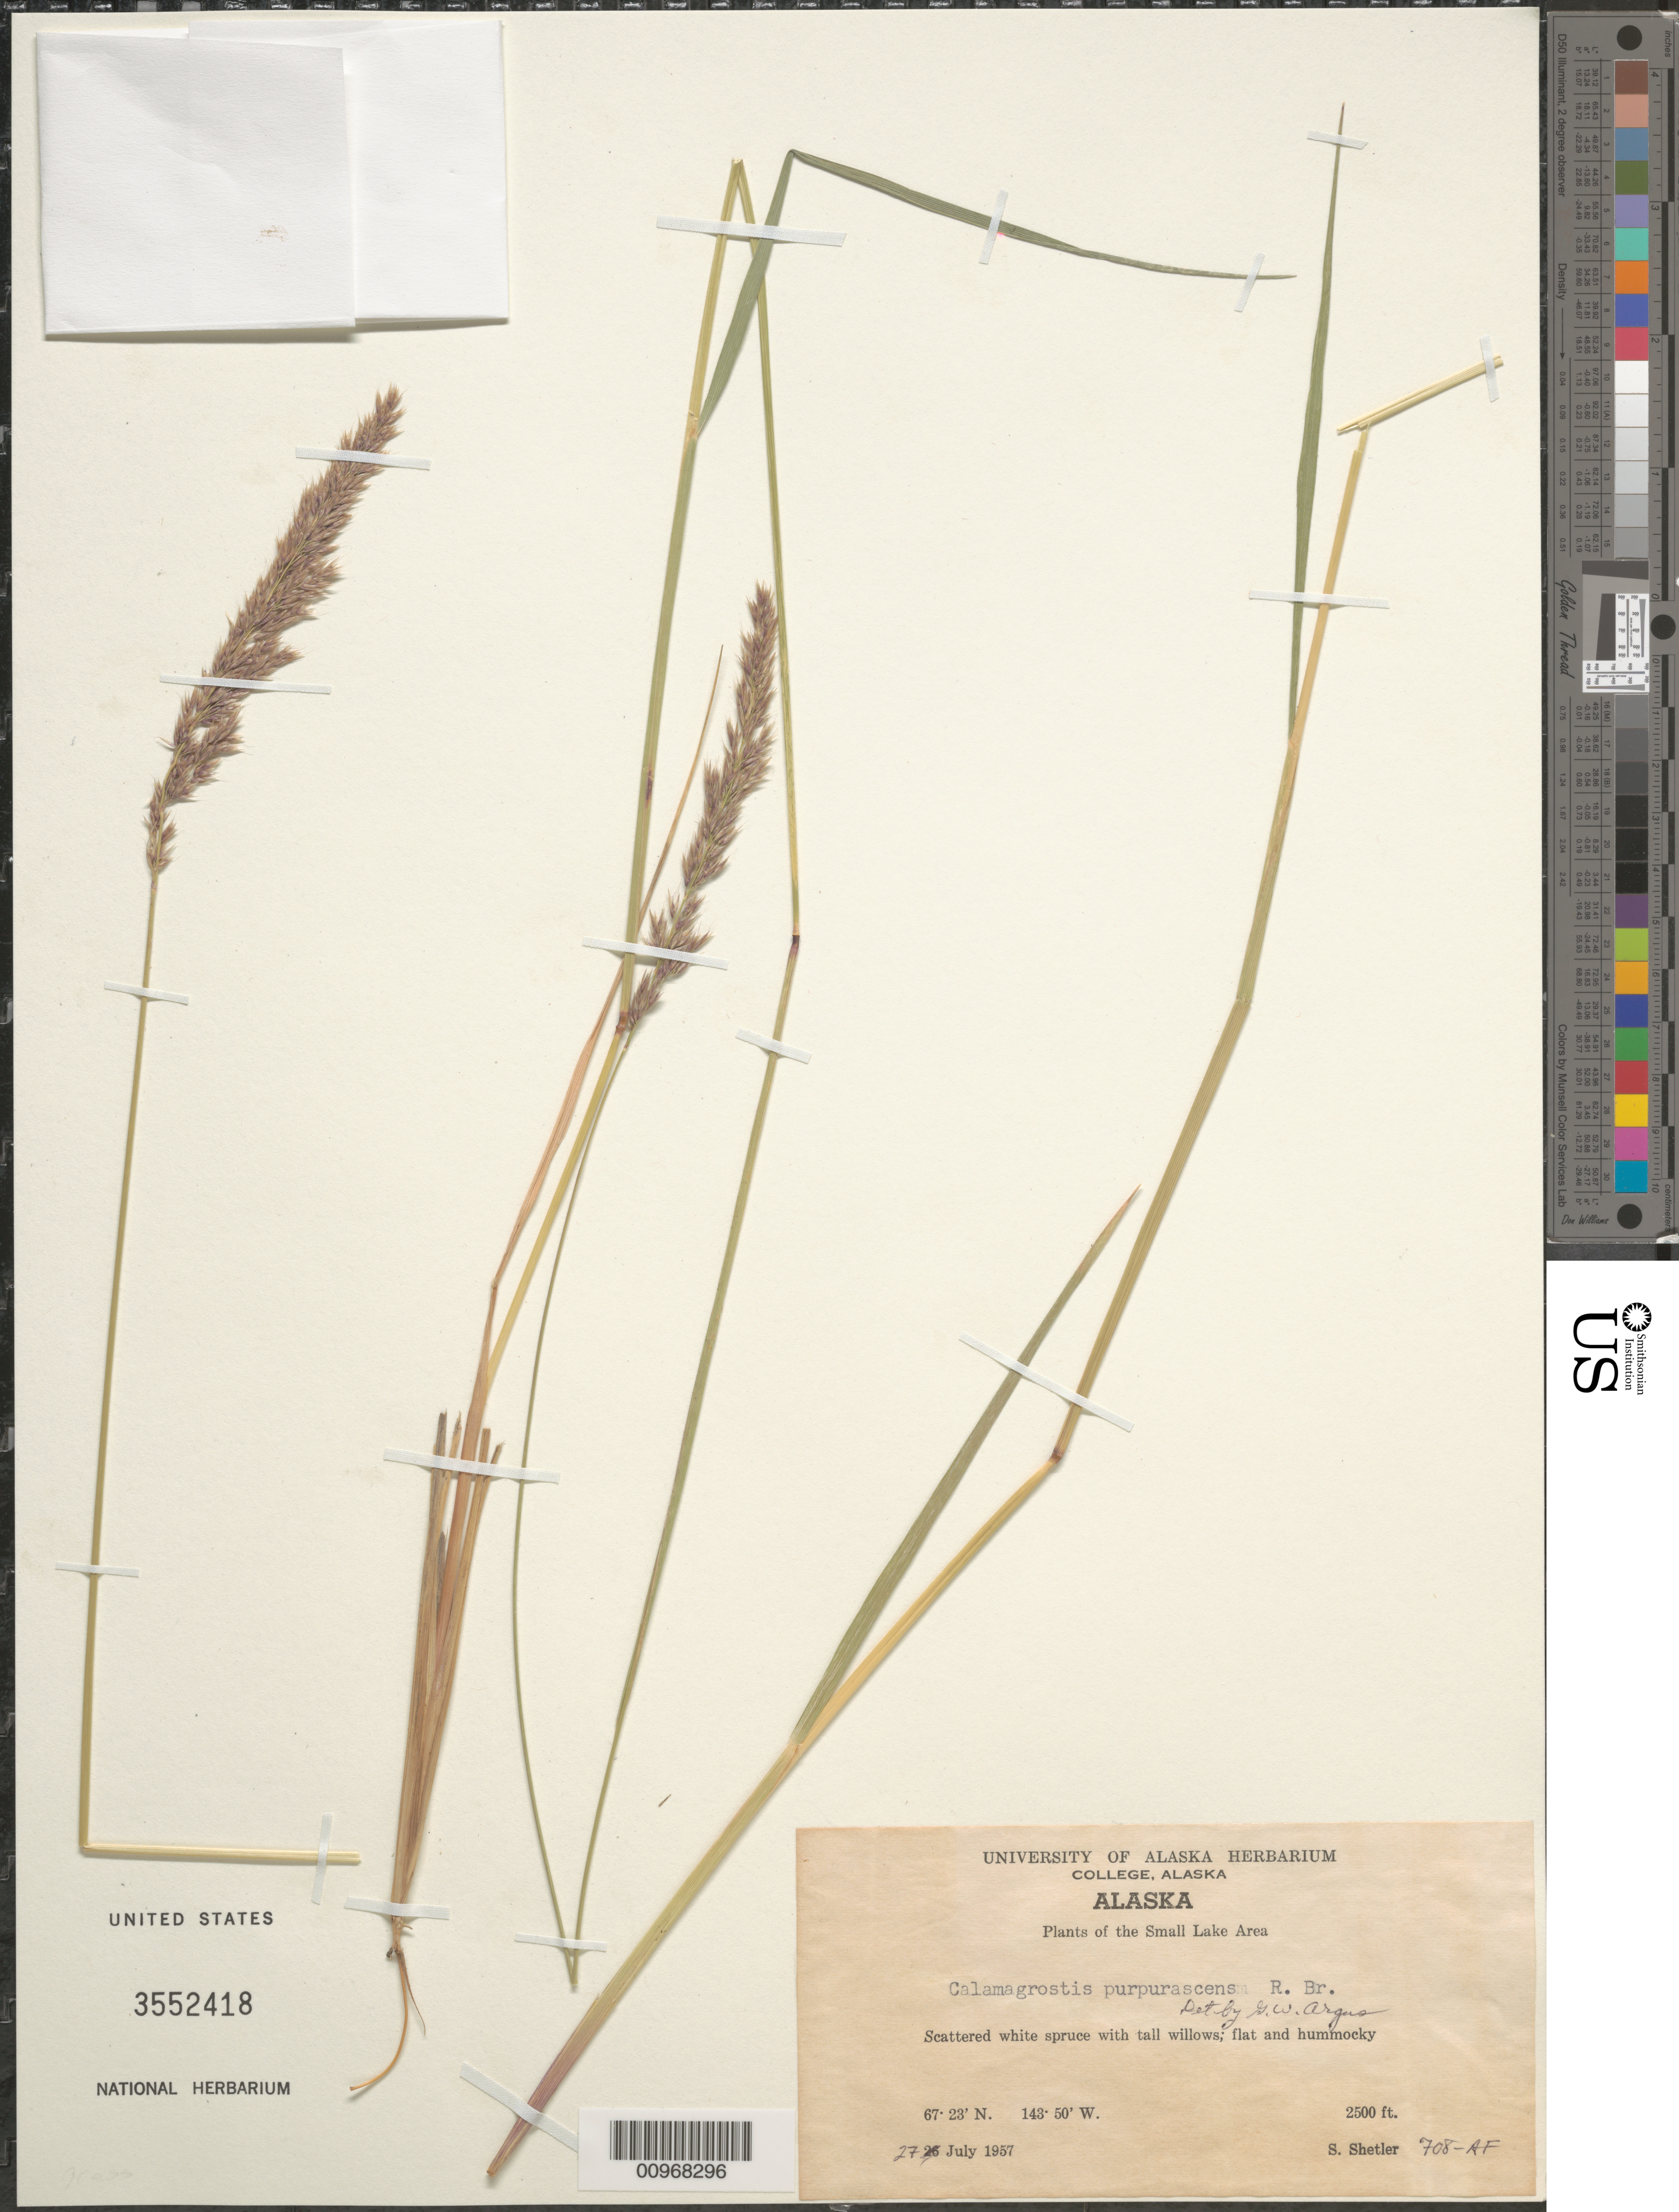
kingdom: Plantae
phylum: Tracheophyta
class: Liliopsida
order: Poales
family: Poaceae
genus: Calamagrostis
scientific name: Calamagrostis purpurascens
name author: R. Br.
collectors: S. Shetler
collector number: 708-AF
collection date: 1957-07-27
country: United States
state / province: Alaska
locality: The Small Lake Area.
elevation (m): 762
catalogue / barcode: US 3552418